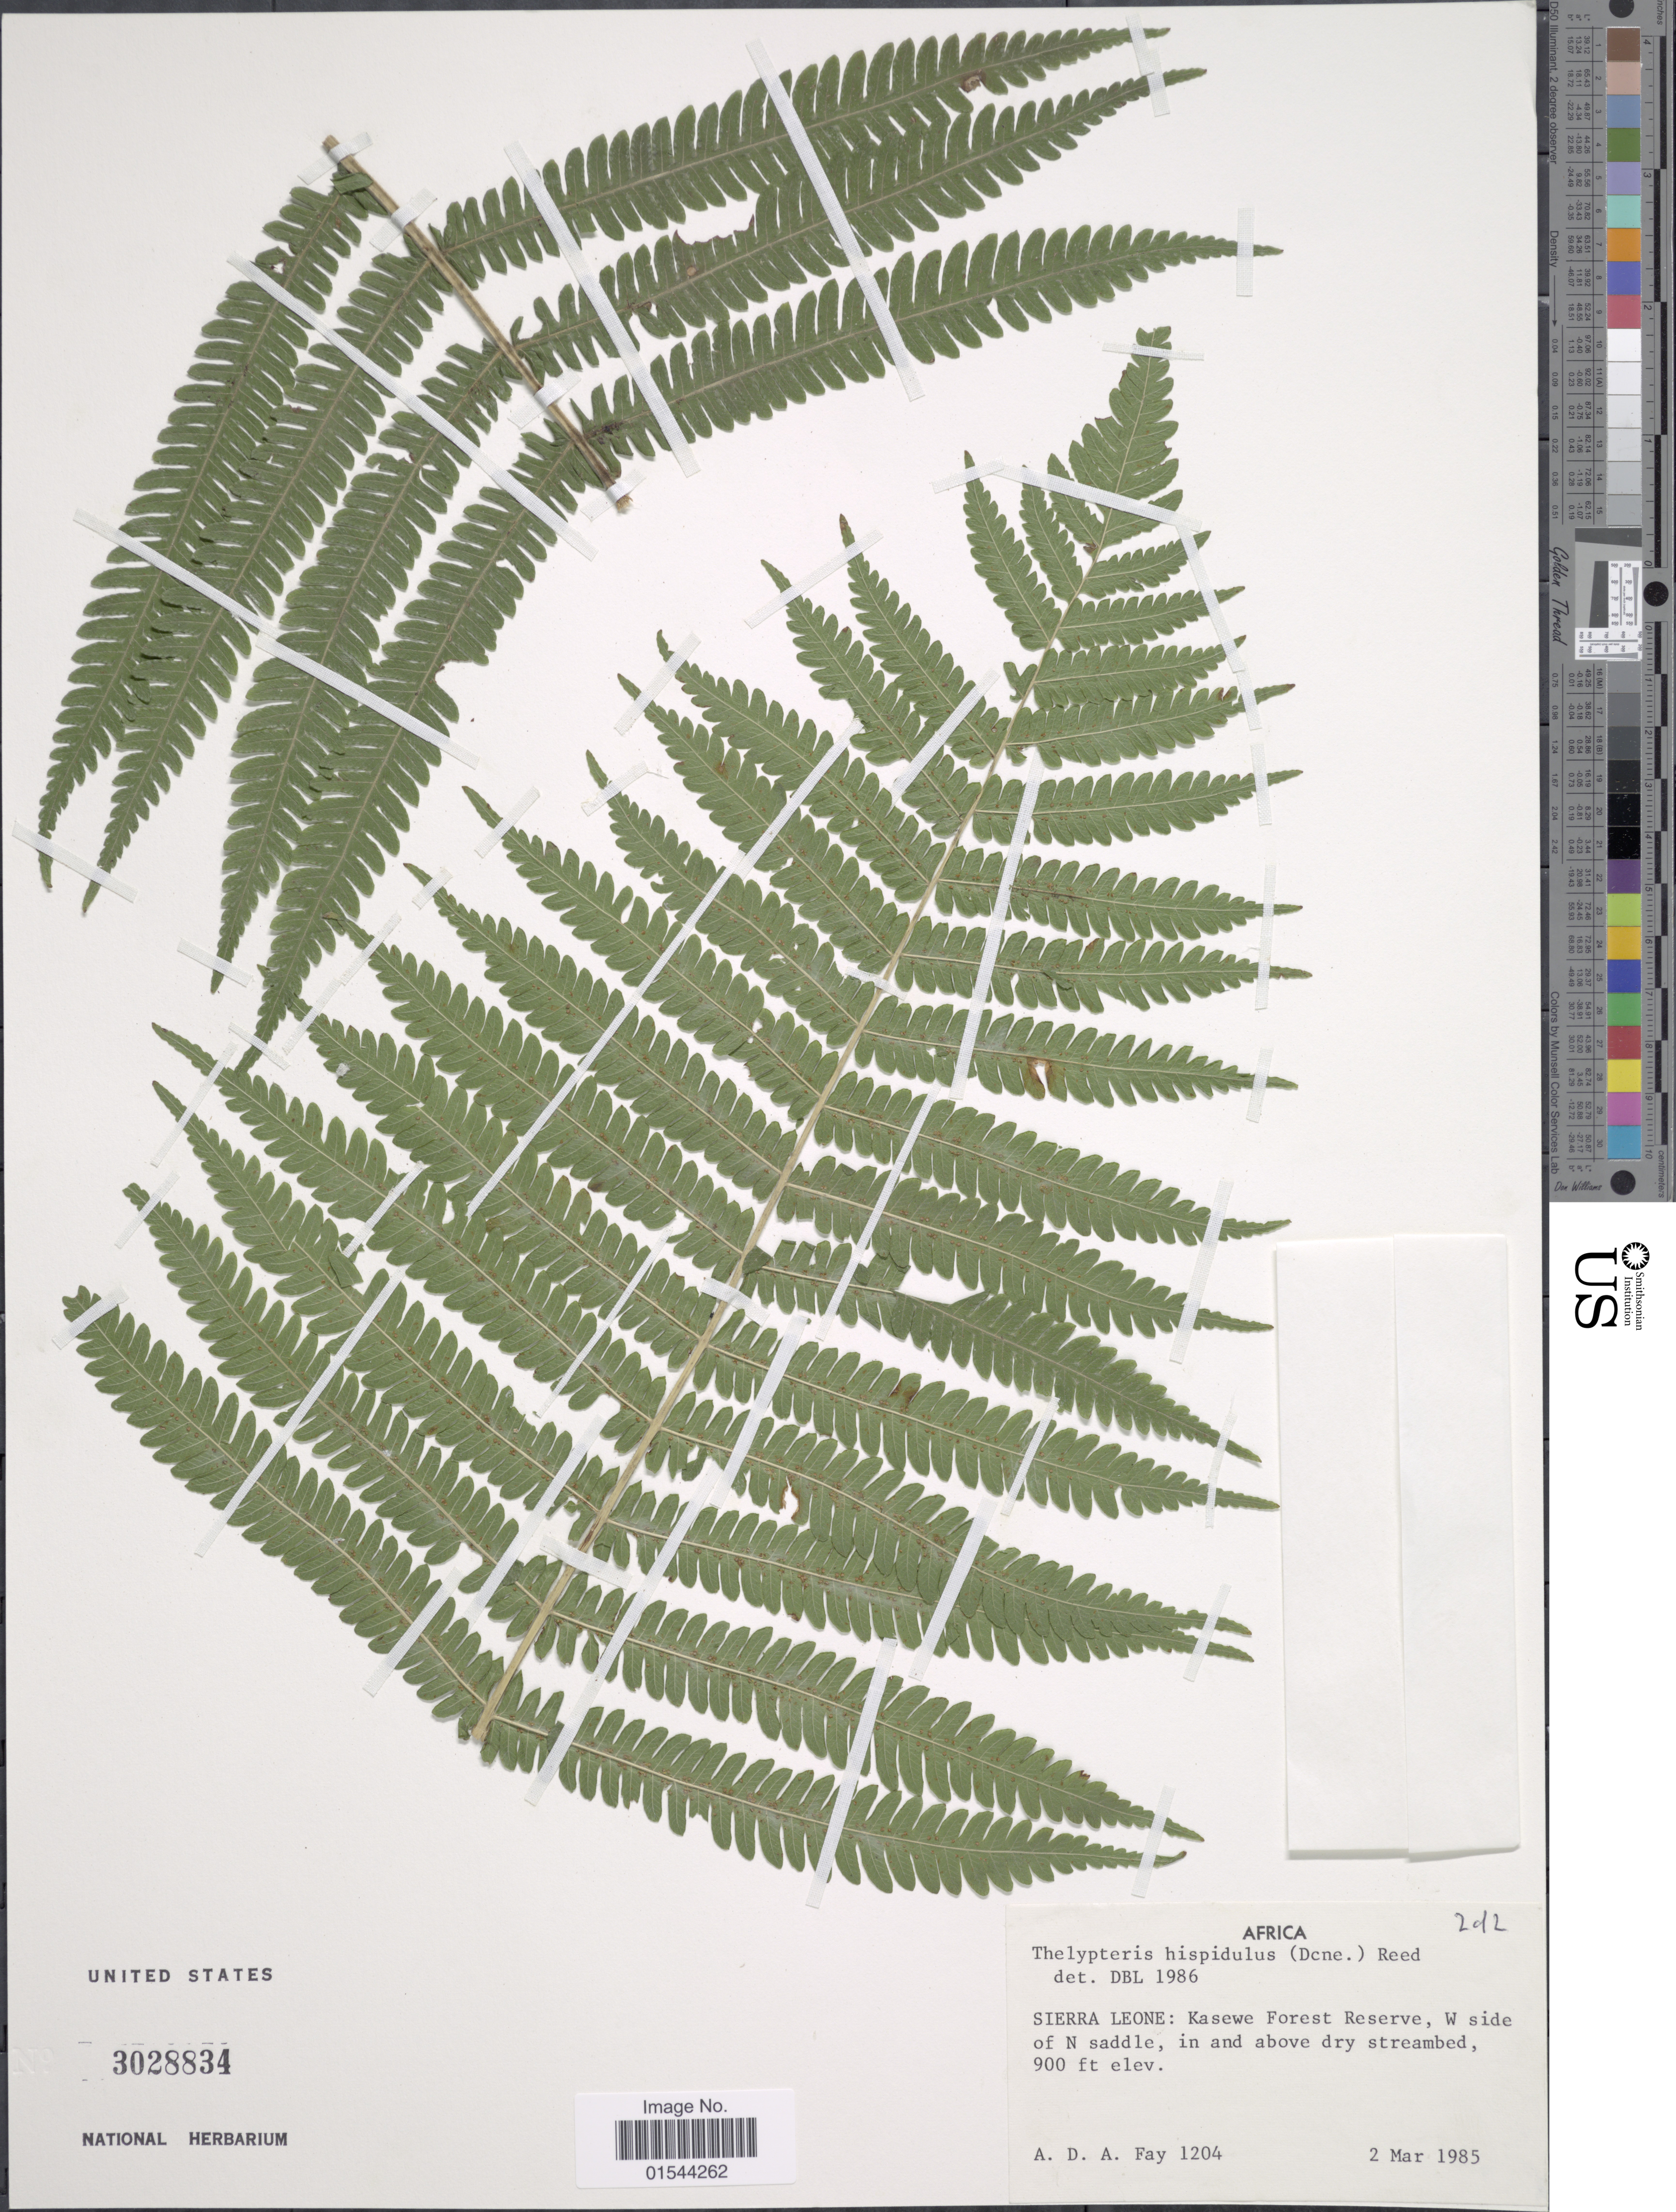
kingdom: Plantae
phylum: Tracheophyta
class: Polypodiopsida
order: Polypodiales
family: Thelypteridaceae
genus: Christella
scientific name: Christella hispidula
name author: (Decne.) Holttum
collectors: A. Fay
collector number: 1204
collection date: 1985-03-02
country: Sierra Leone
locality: Kasewa Forest Reserve, W side of N saddle, in and above dry streambed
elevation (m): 274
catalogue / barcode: US 3028834